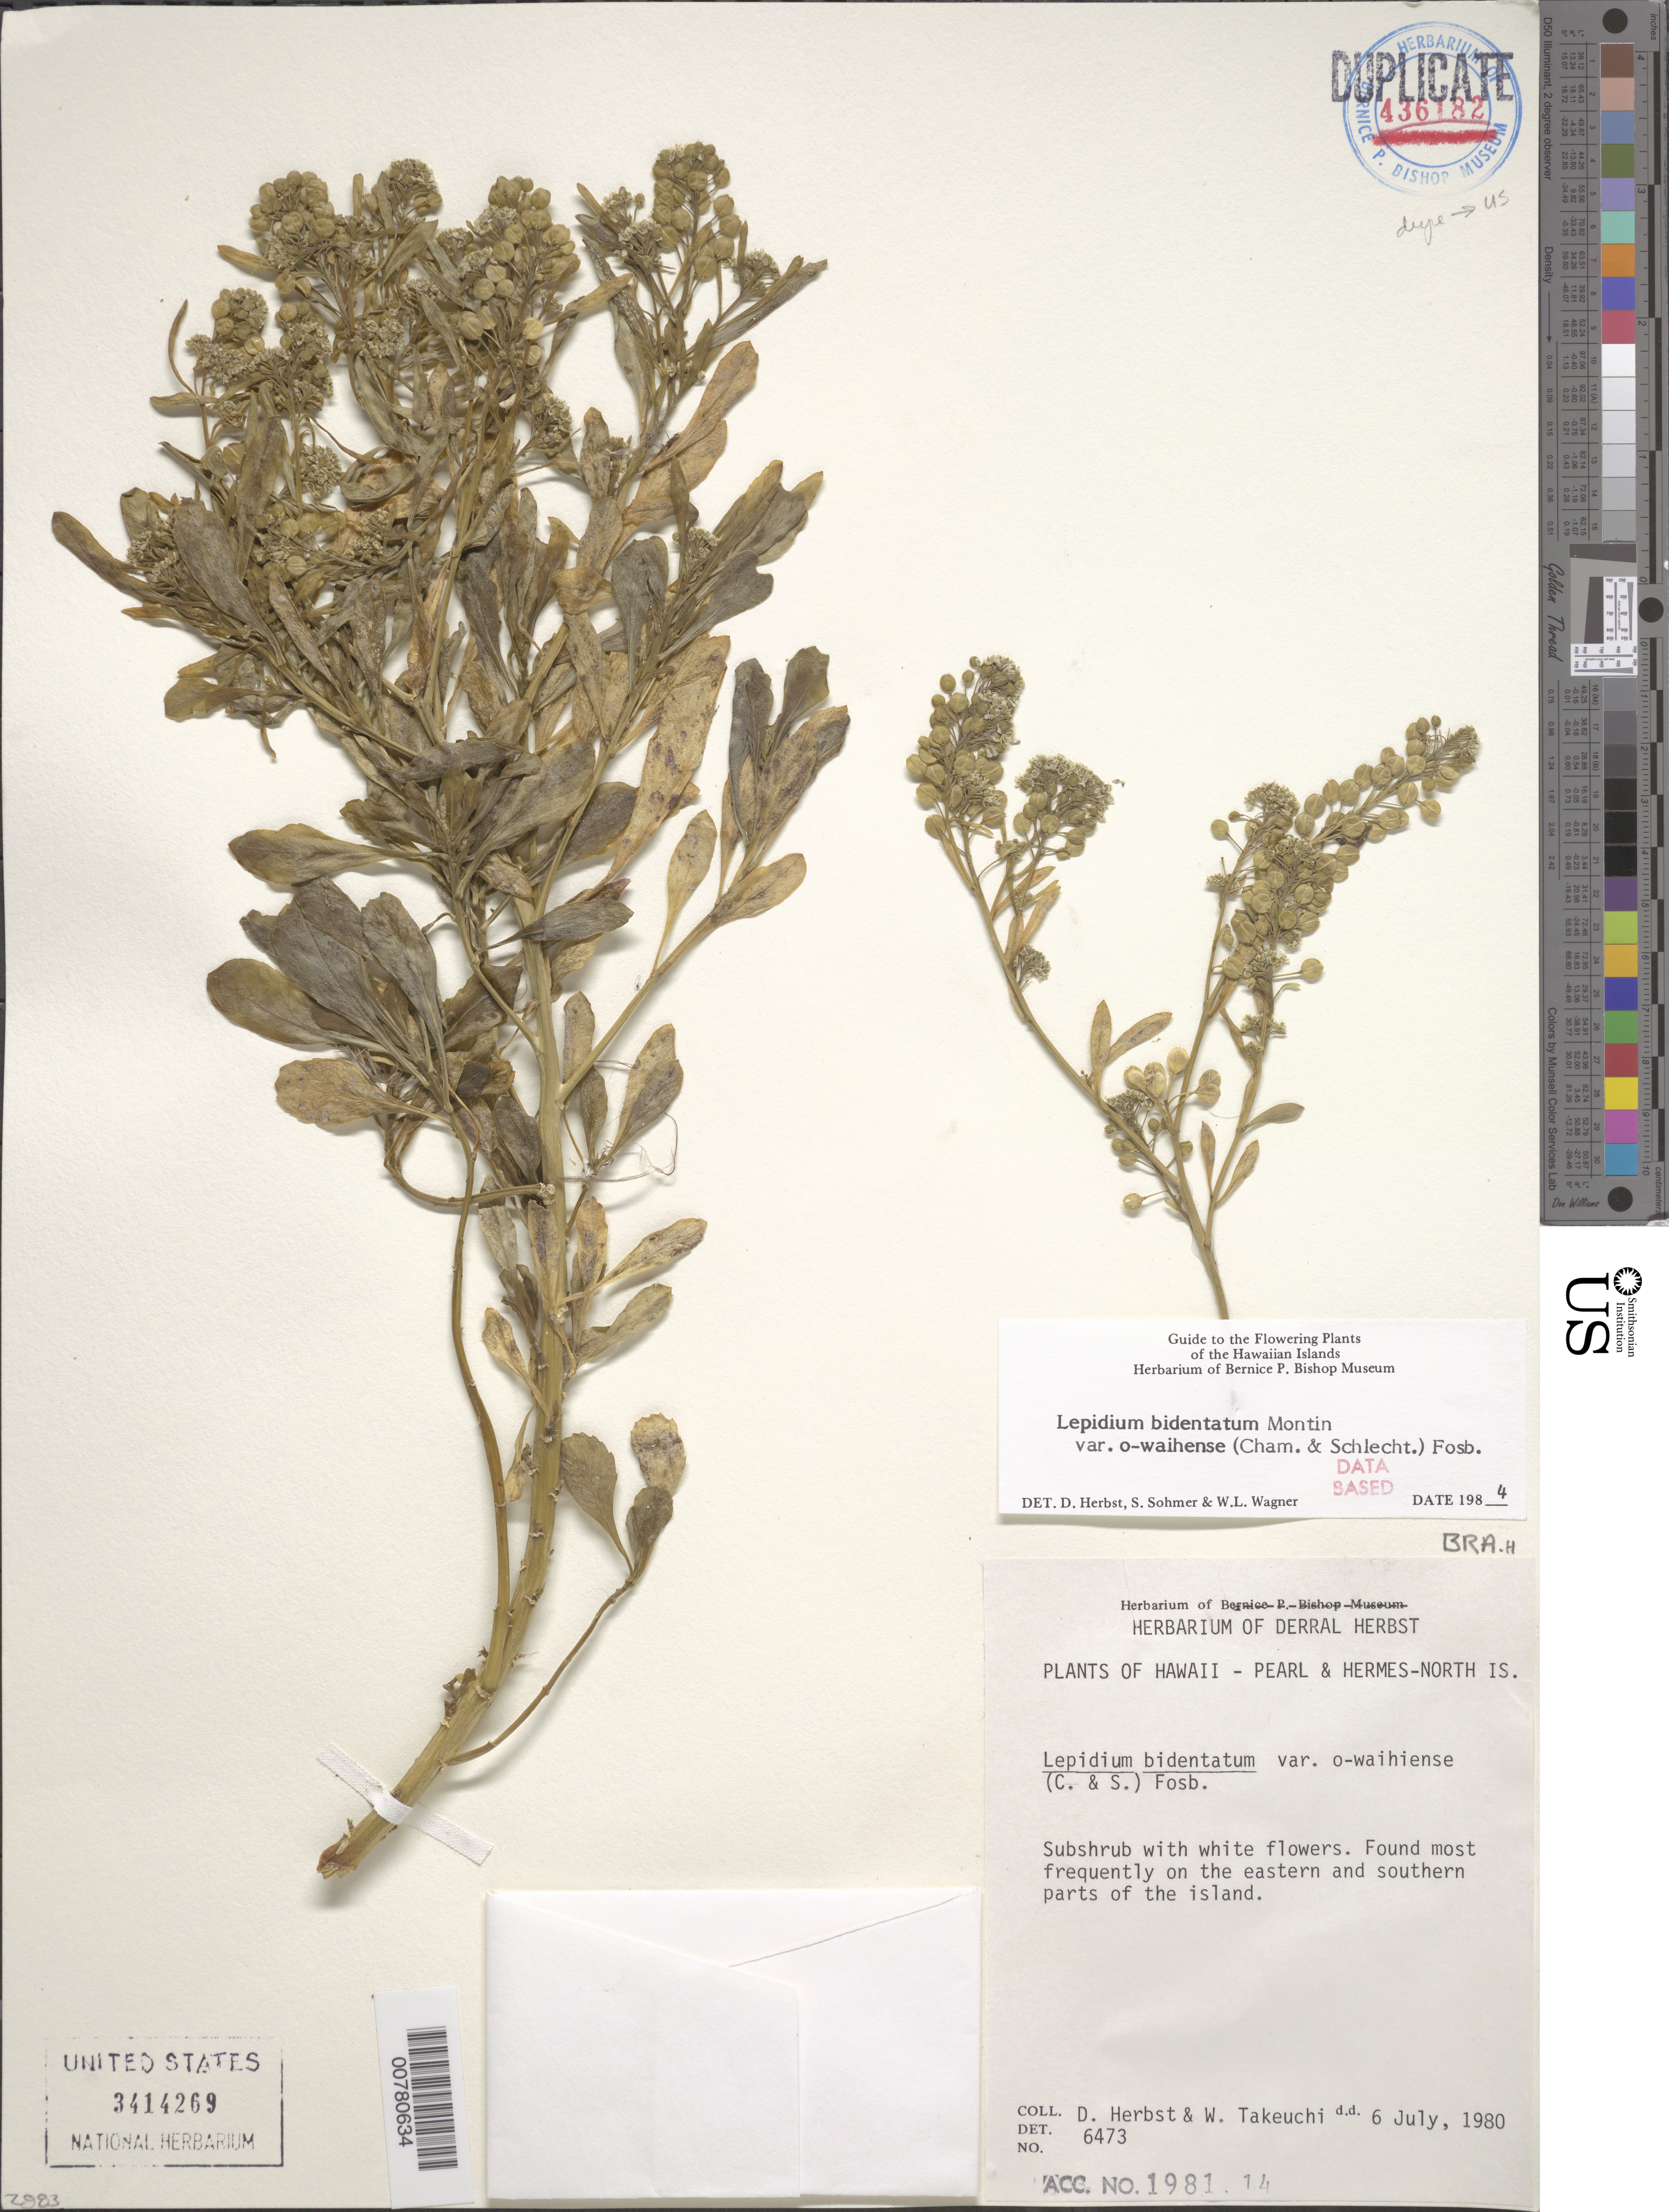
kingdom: Plantae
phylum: Tracheophyta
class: Magnoliopsida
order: Brassicales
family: Brassicaceae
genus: Lepidium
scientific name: Lepidium owaihiense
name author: Cham. & Schltdl.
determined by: Al-Shehbaz, I. A., (MO), Missouri Botanical Garden (UNITED STATES)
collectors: D. R. Herbst & W. N. Takeuchi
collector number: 6473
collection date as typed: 6 Jul 1980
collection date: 1980-07-06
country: United States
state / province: Hawaii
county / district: Honolulu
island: Pearl and Hermes Atoll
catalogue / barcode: US 3414269